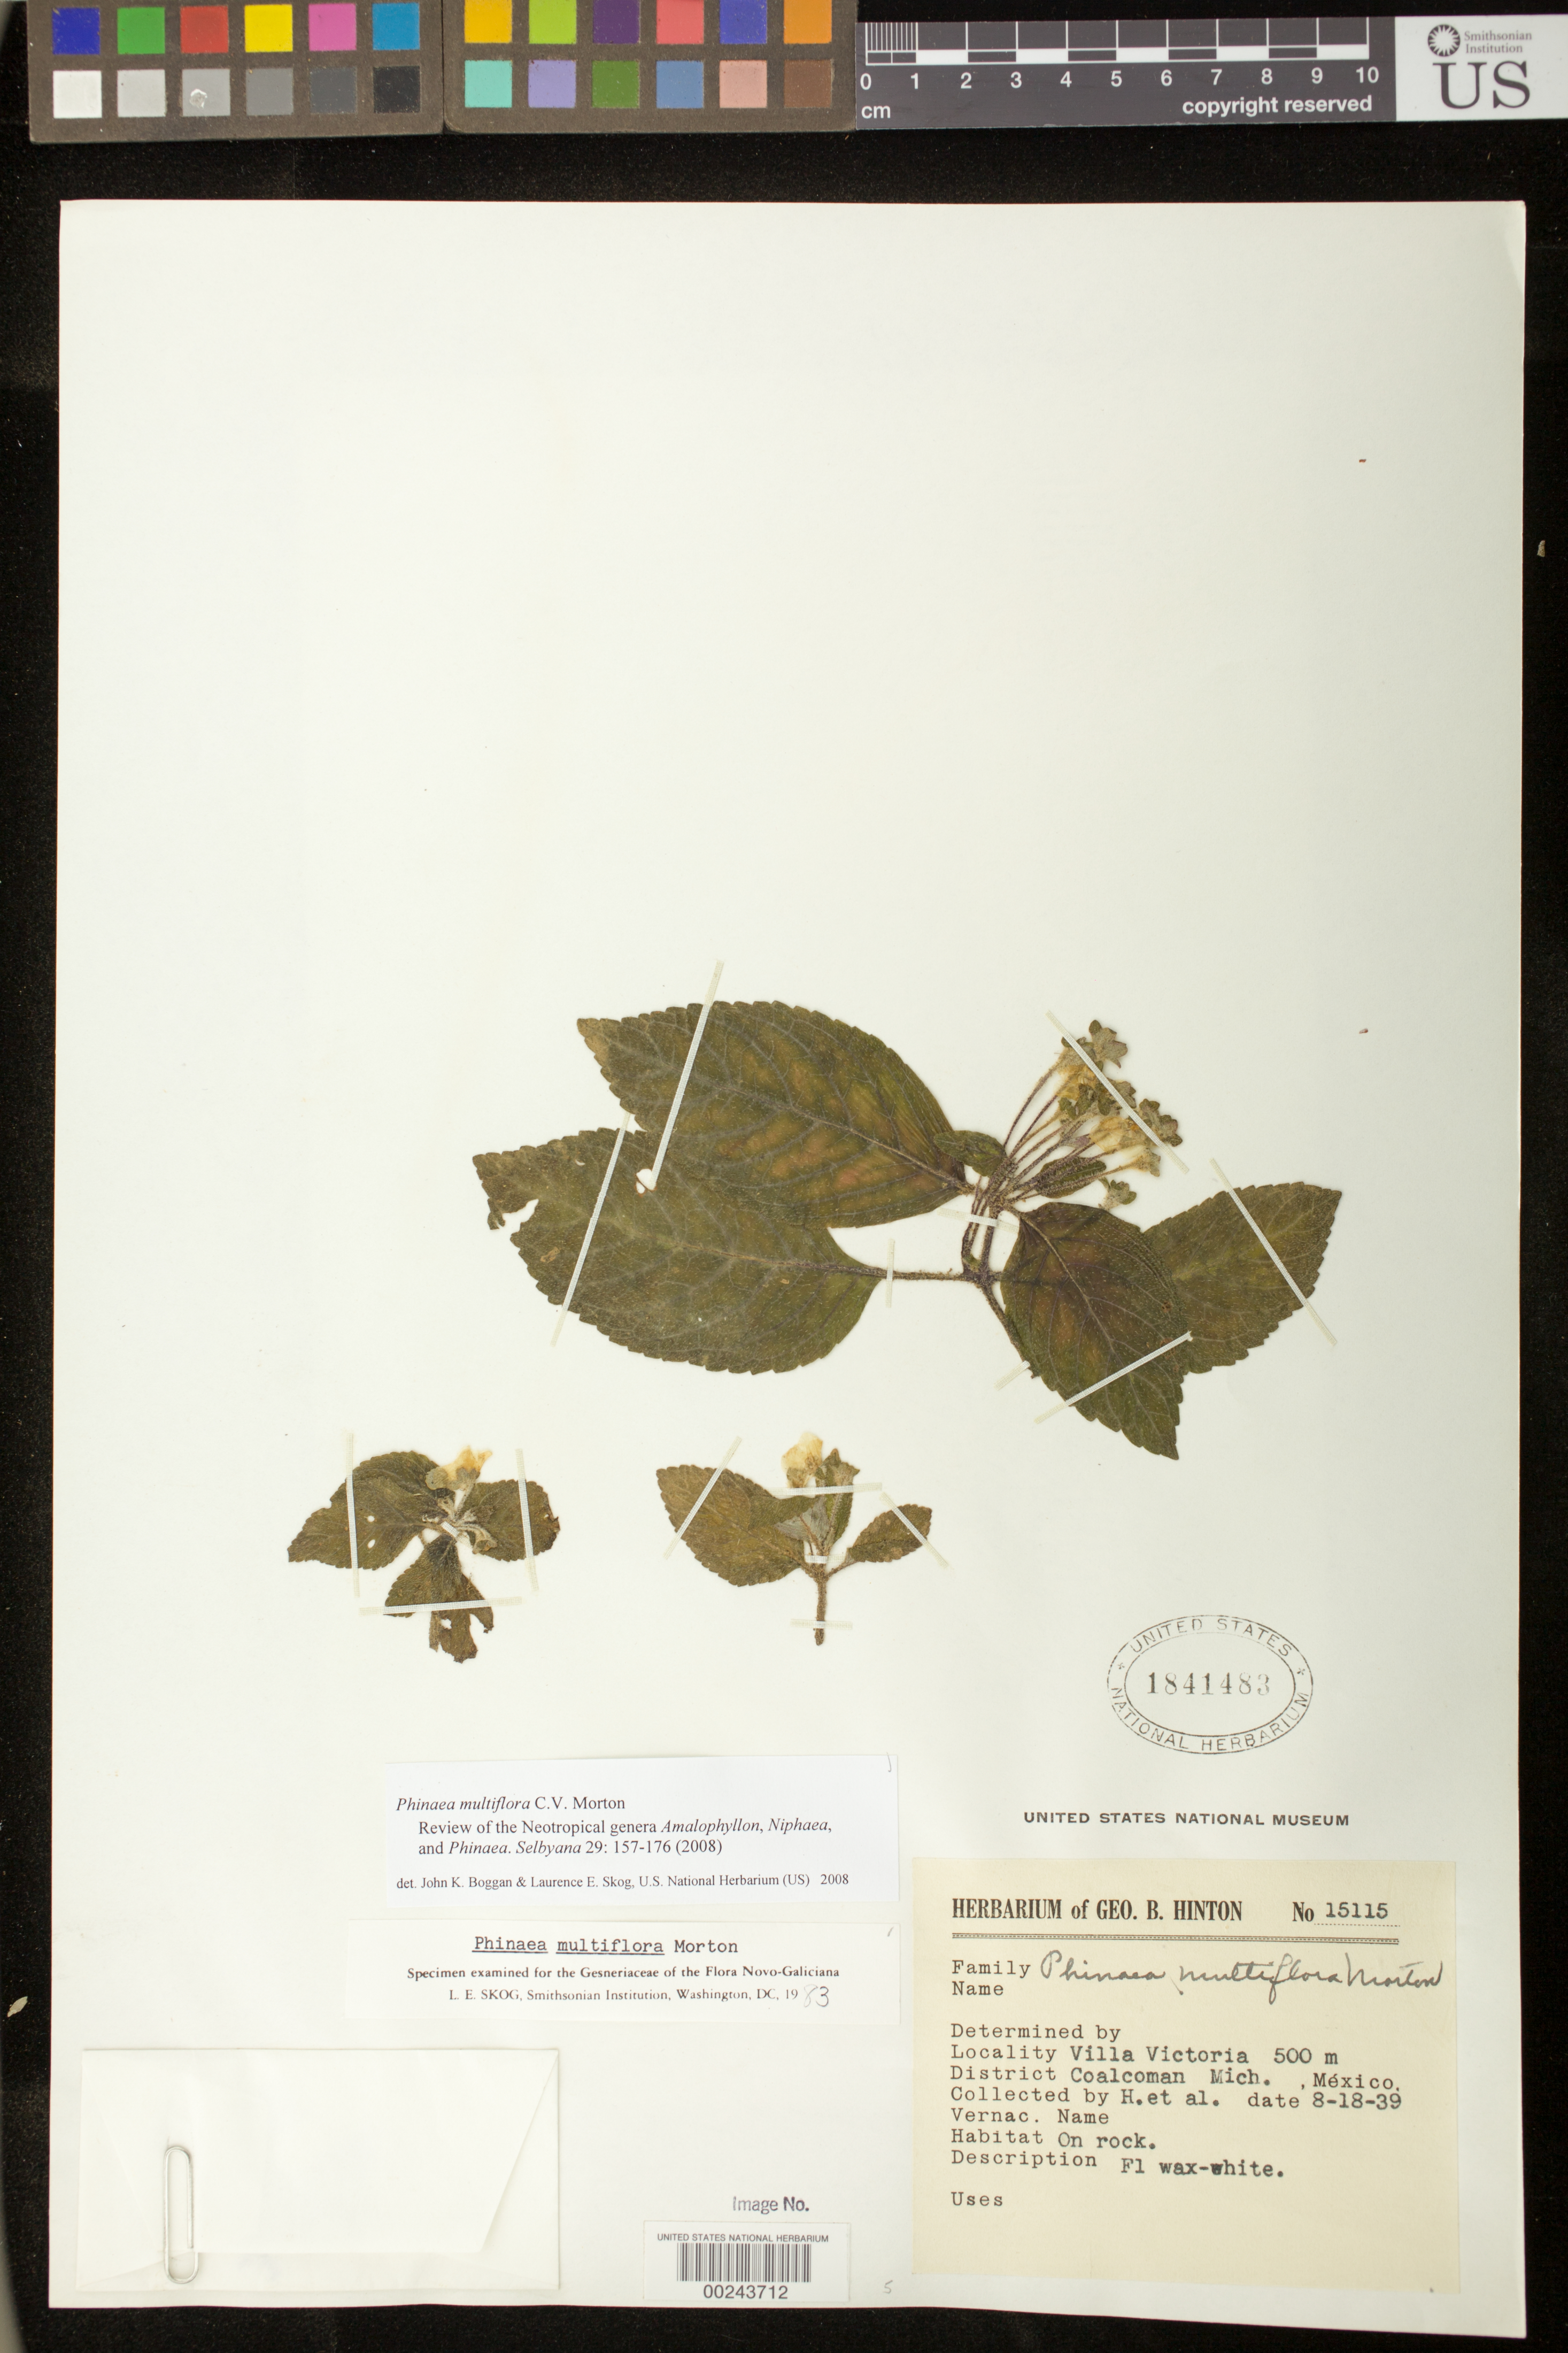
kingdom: Plantae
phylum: Tracheophyta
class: Magnoliopsida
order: Lamiales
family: Gesneriaceae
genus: Phinaea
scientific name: Phinaea multiflora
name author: C.V. Morton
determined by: Boggan, J. K.; Skog, L. E.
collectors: G. B. Hinton & et al.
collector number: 15115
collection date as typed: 18 Aug 1939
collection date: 1939-08-18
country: Mexico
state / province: Michoacan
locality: Villa Victoria, District Coalcoman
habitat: On rock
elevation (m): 500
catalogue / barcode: US 1841483